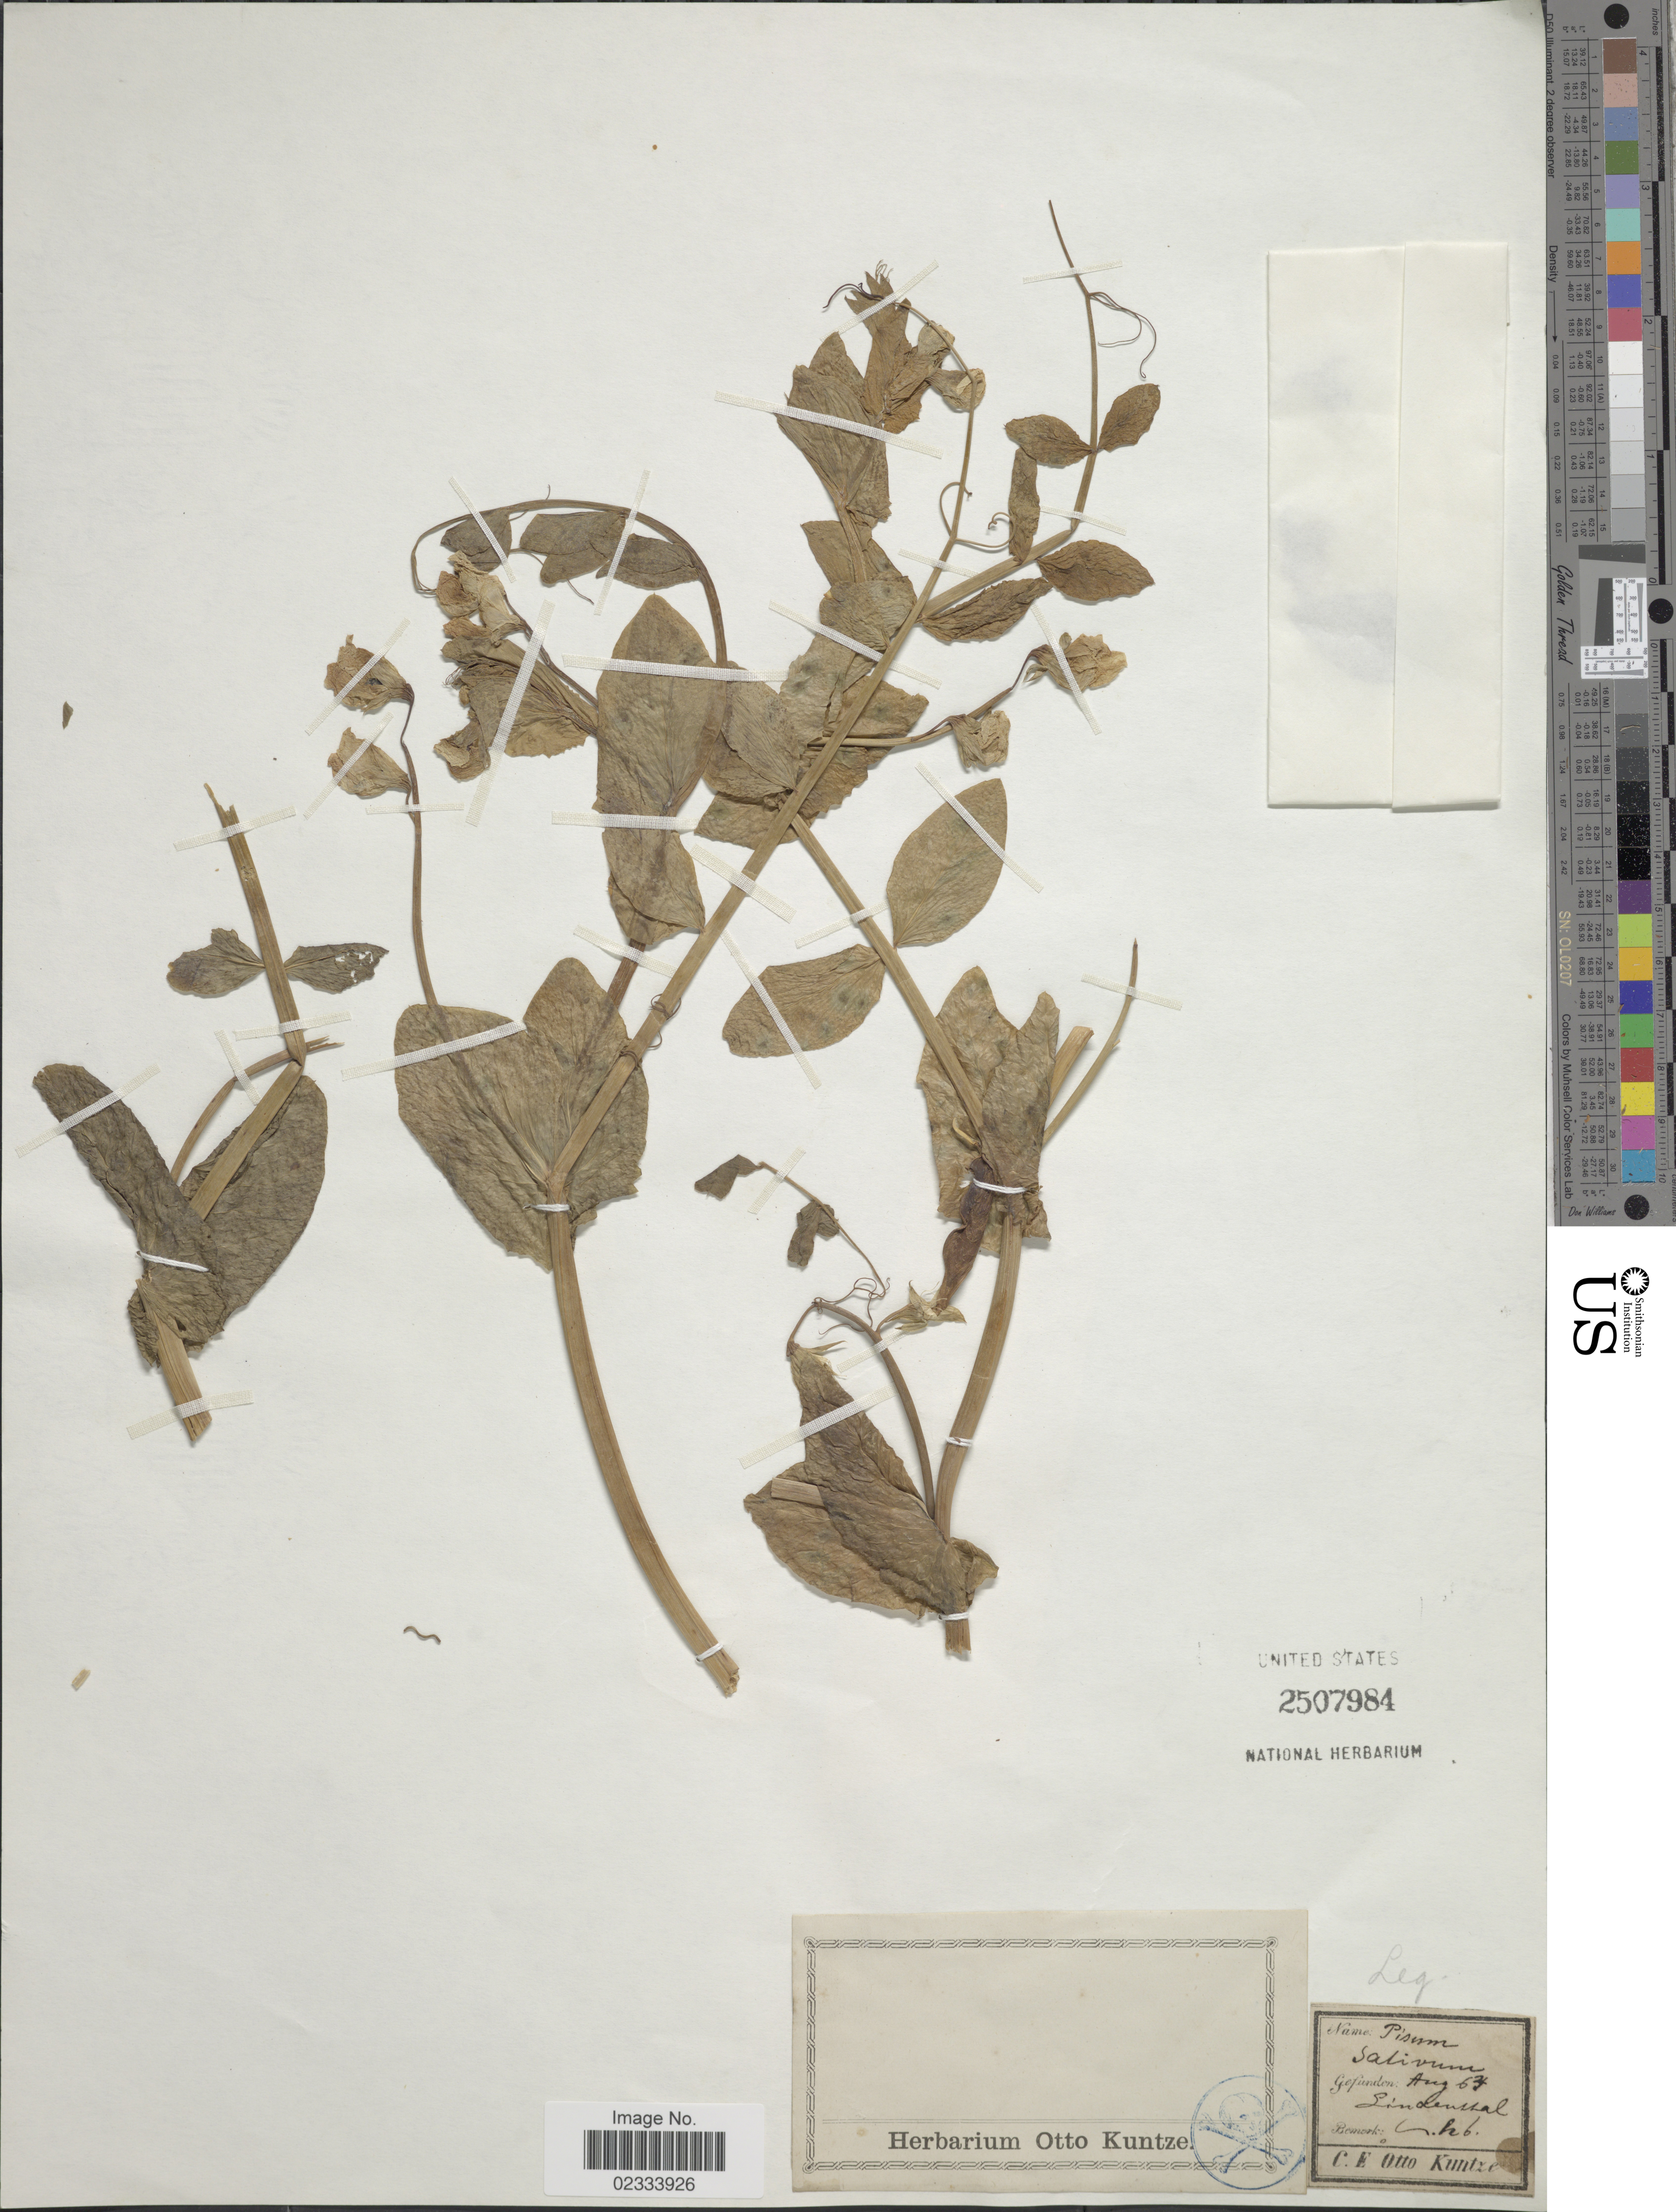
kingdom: Plantae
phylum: Tracheophyta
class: Magnoliopsida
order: Fabales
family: Fabaceae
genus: Pisum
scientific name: Pisum sativum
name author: L.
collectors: C.E.O. Kuntze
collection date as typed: Transcribed d/m/y: /8/63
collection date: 1863-08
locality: Sindenssal [interpreted]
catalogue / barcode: US 2507984